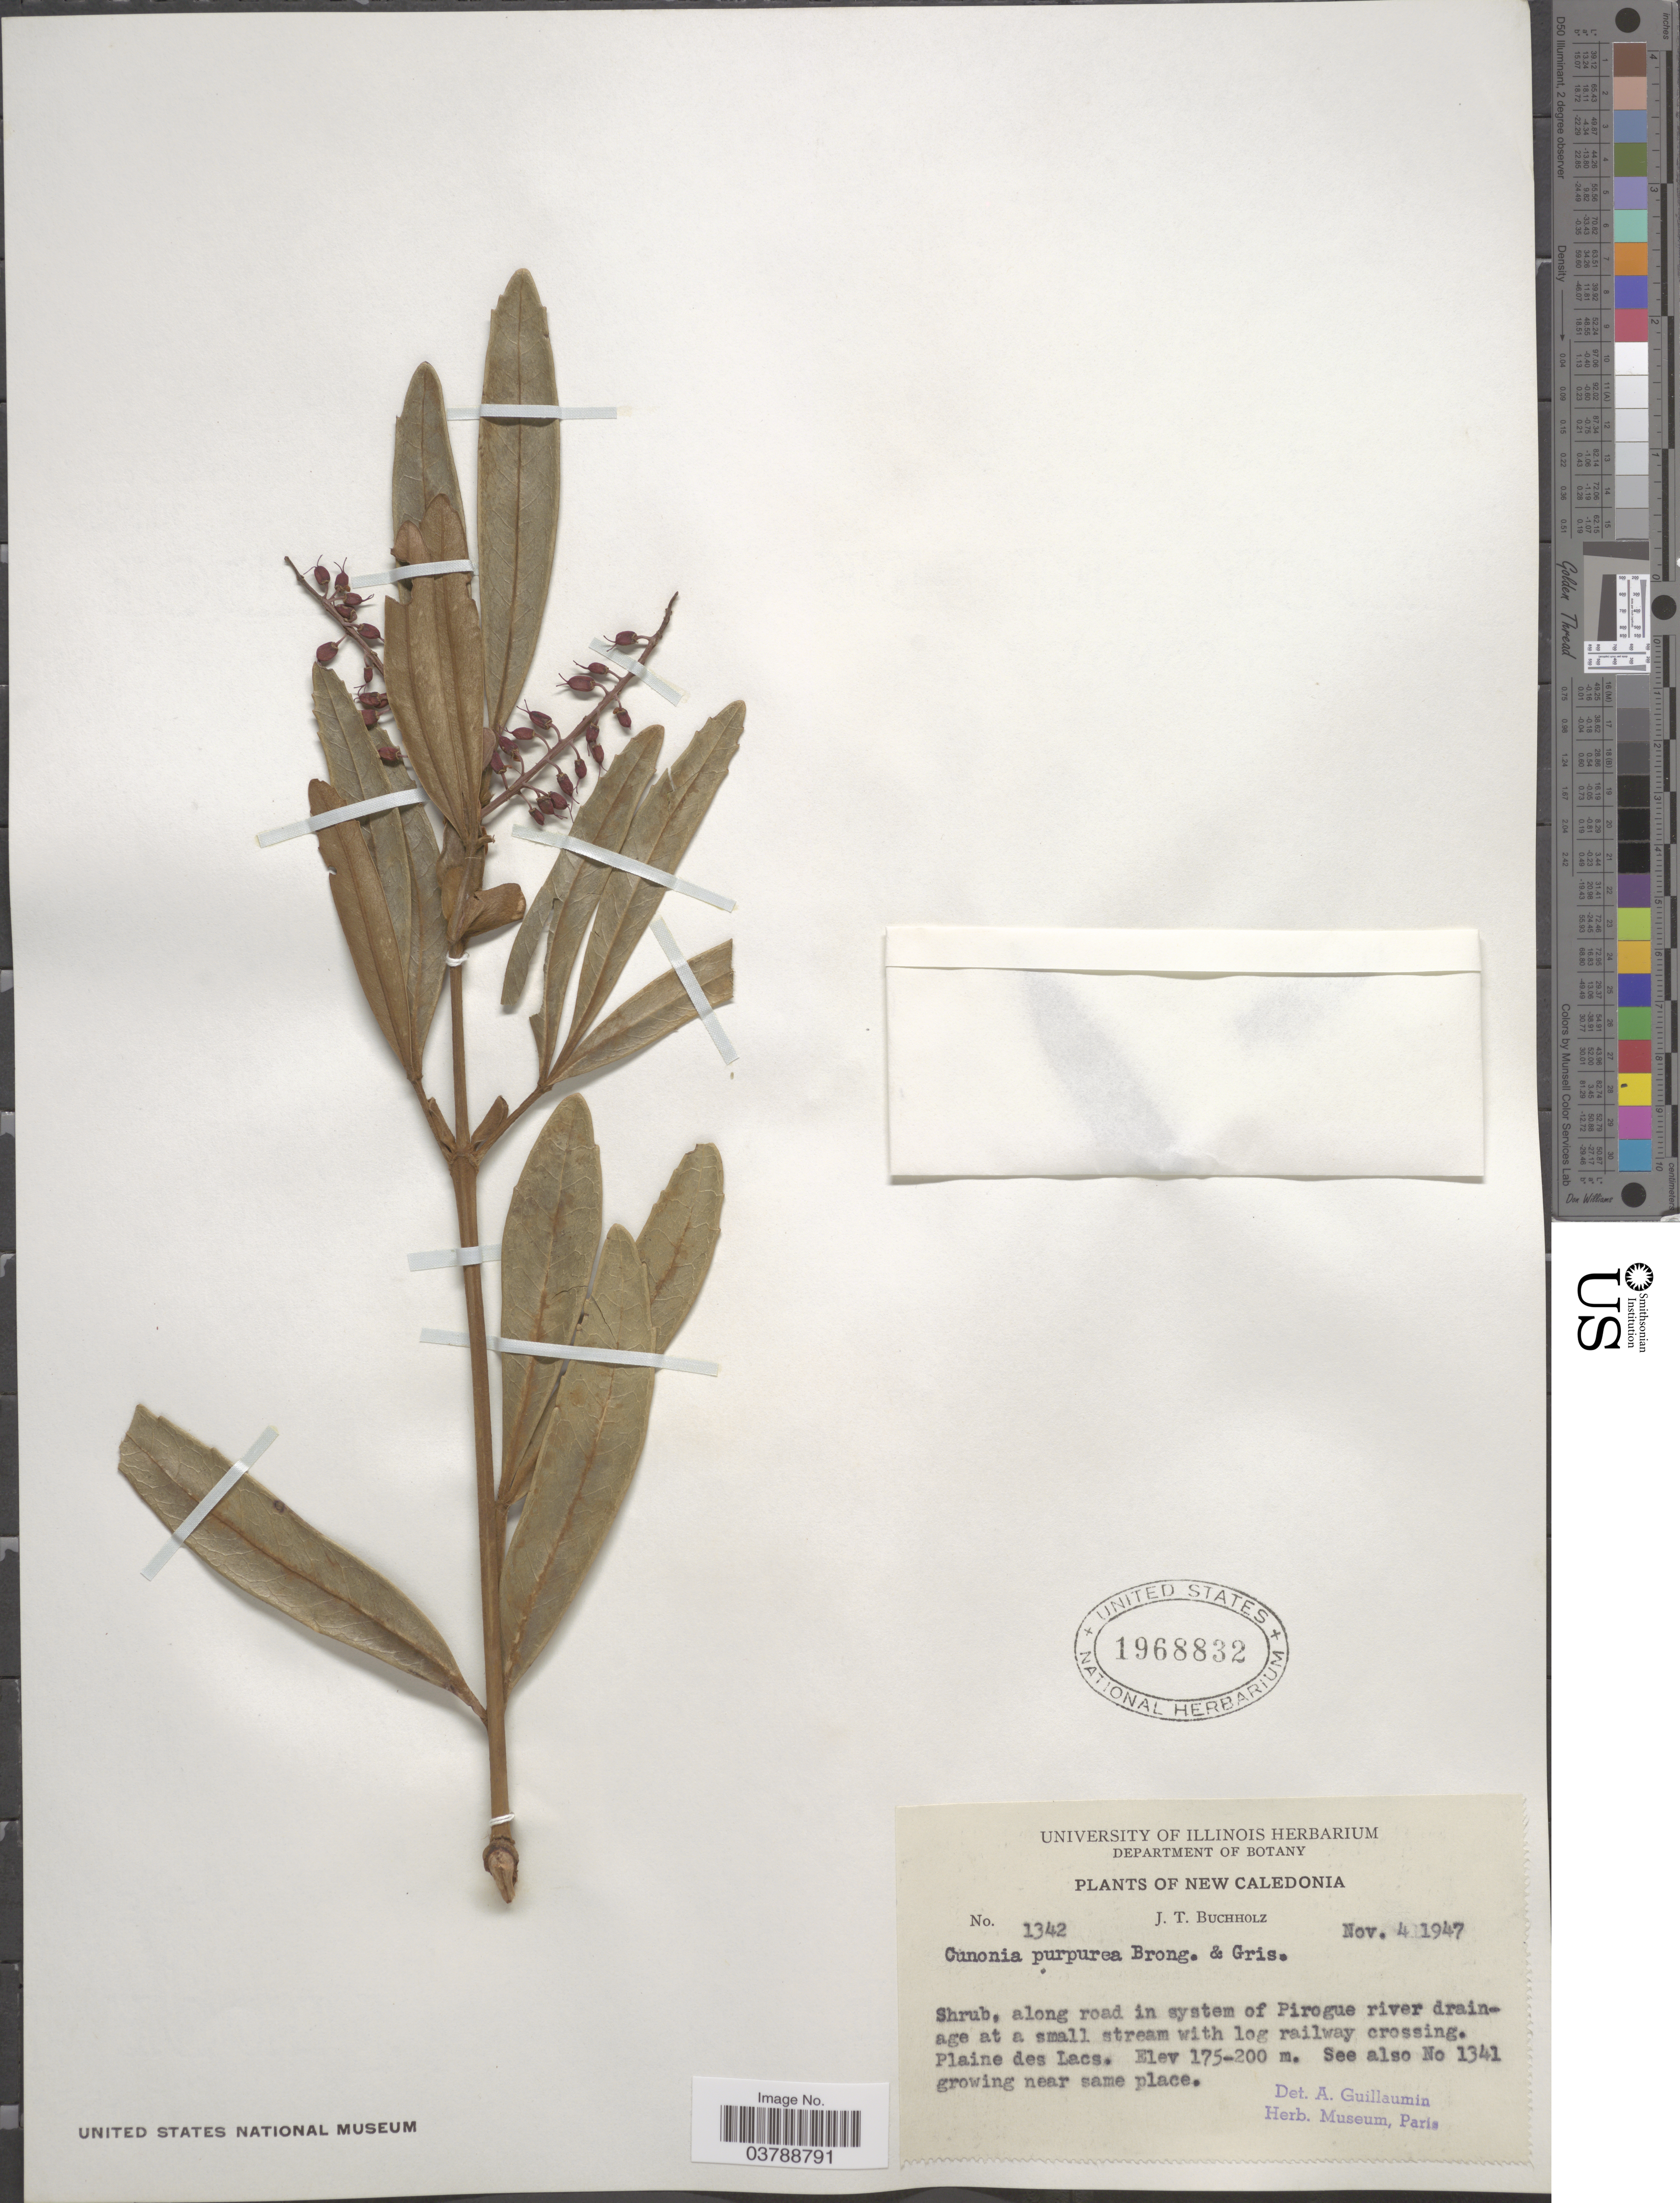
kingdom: Plantae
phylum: Tracheophyta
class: Magnoliopsida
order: Oxalidales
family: Cunoniaceae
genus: Cunonia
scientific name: Cunonia purpurea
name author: Brongn. & Gris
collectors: J. T. Buchholz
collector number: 1342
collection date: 1947-11-04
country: New Caledonia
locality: Along road in system of Pirogue river drainage at a small stream with log railway crossing. Plaine des Lacs.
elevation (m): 175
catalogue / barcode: US 1968832